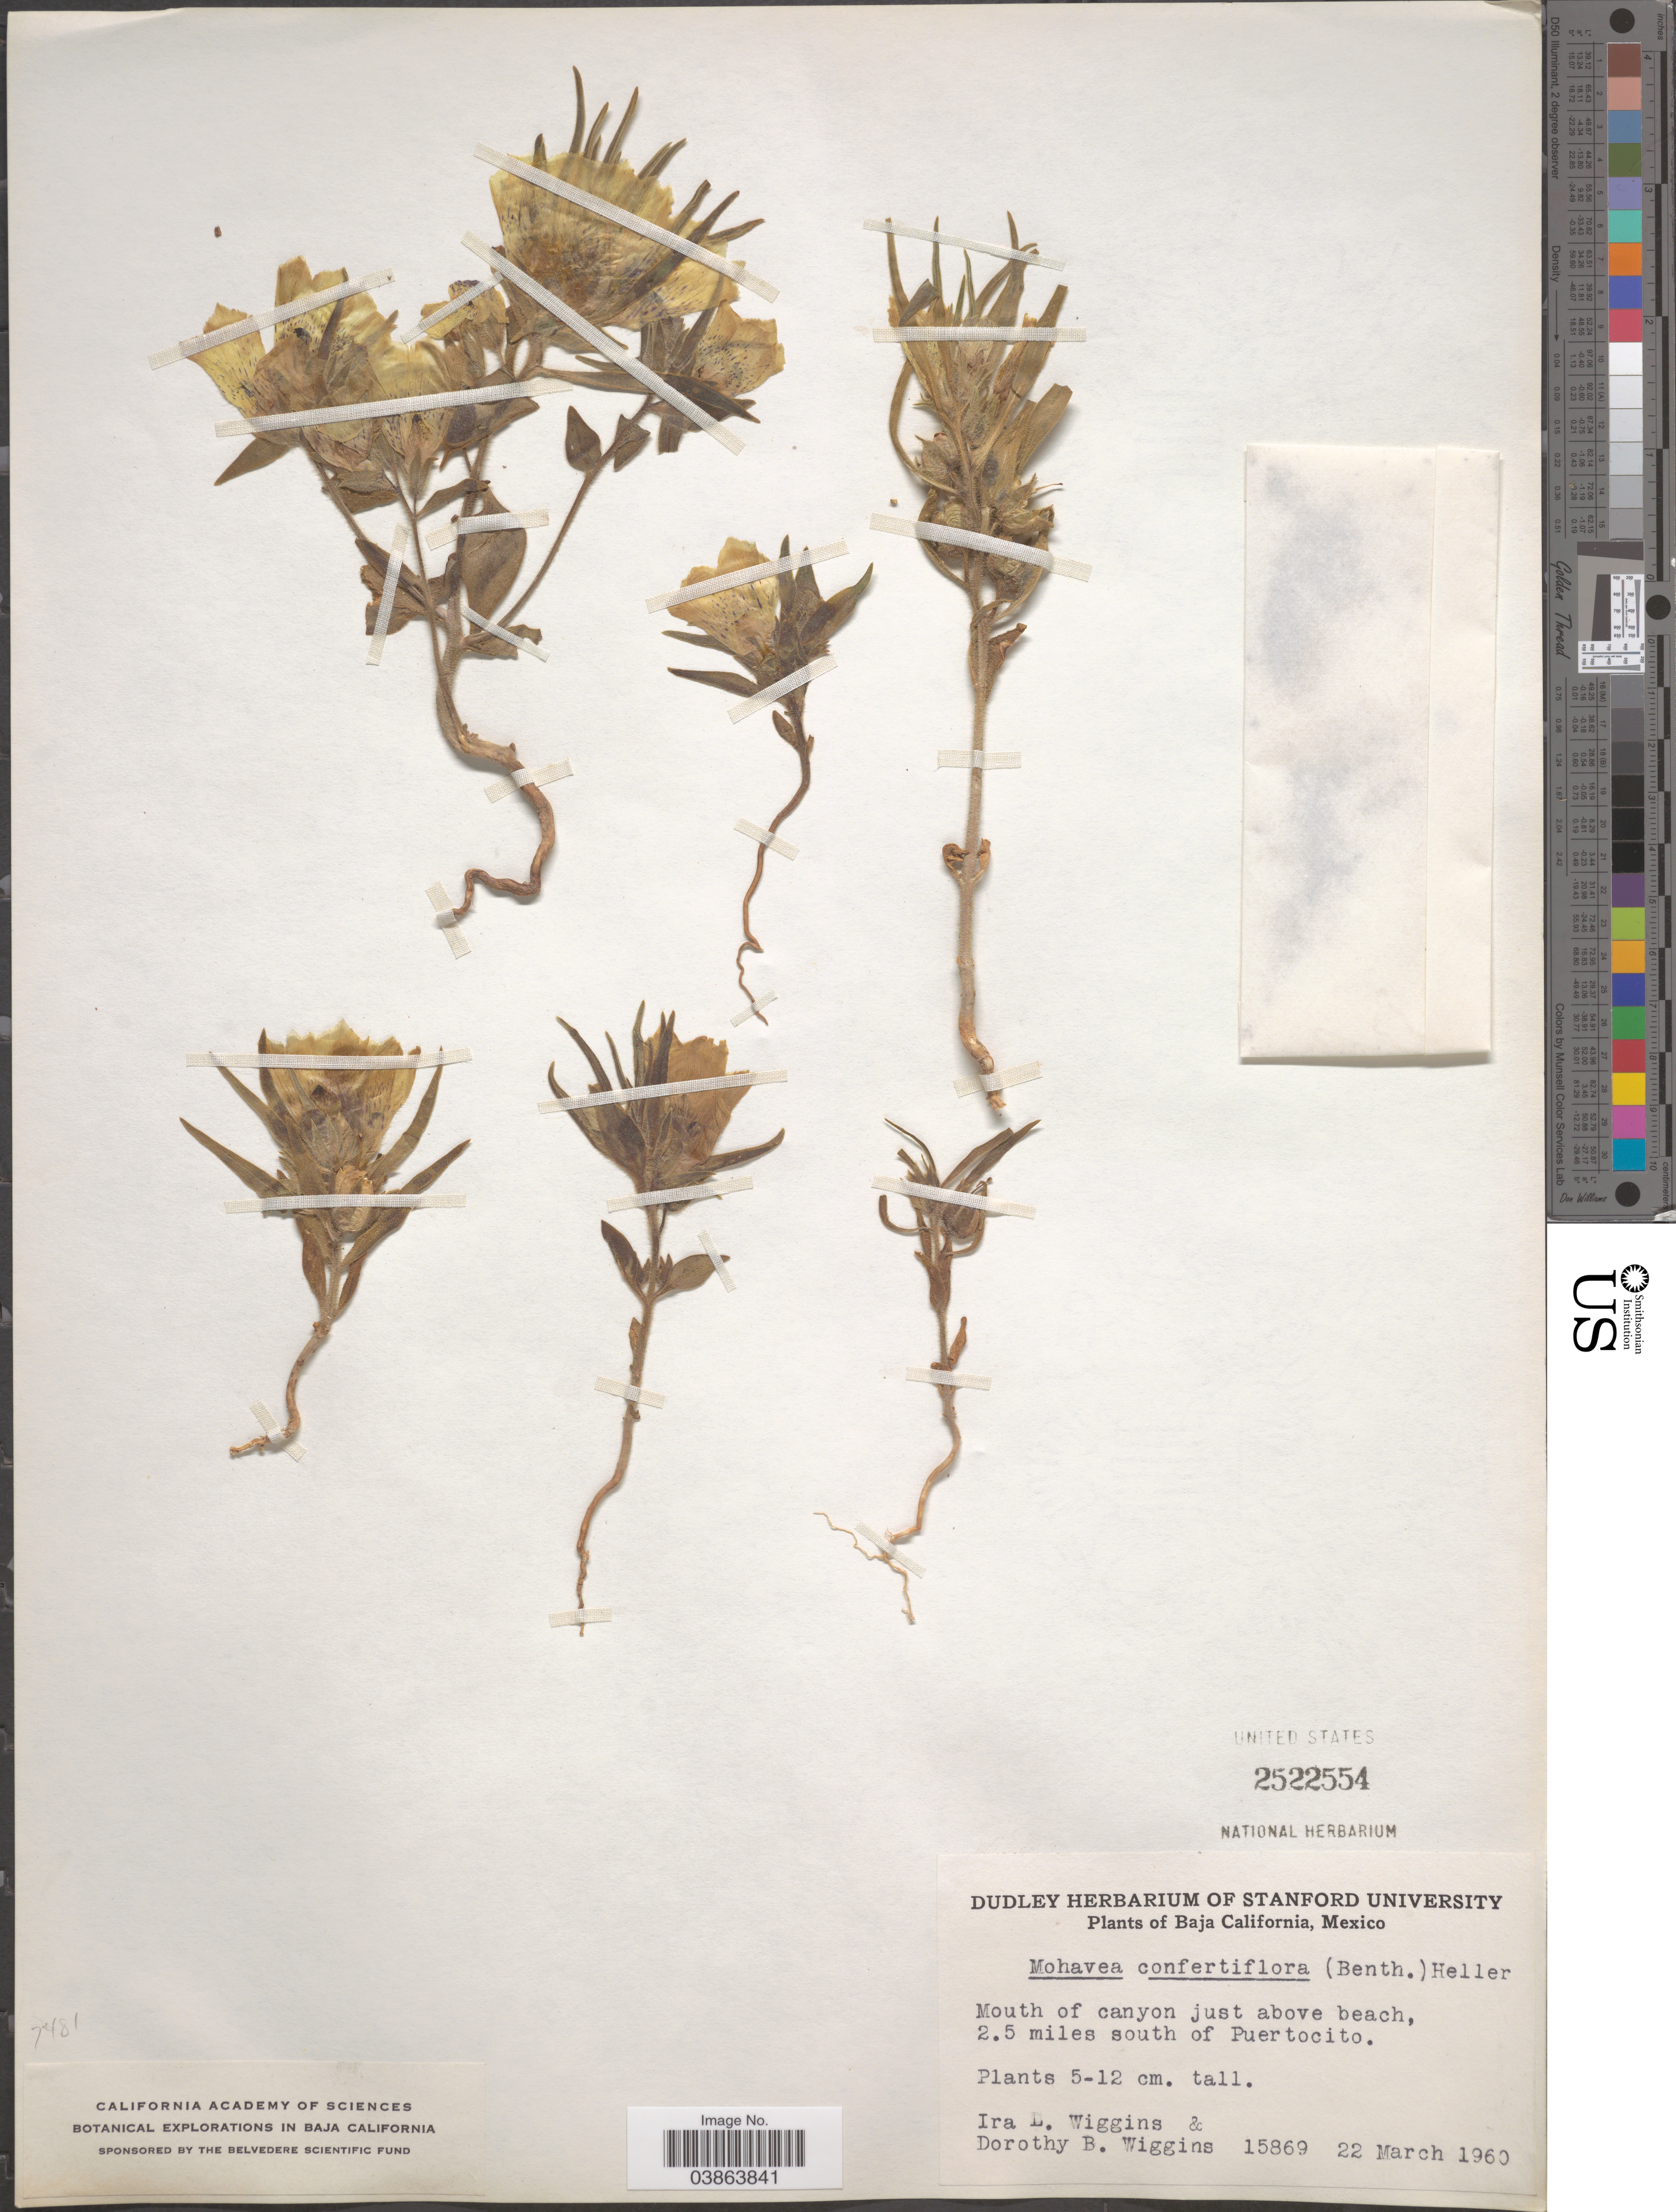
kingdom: Plantae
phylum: Tracheophyta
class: Magnoliopsida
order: Lamiales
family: Plantaginaceae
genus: Mohavea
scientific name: Mohavea confertiflora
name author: (A. DC.) A. Heller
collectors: I. L. Wiggins & D. B. Wiggins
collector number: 15869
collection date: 1960-03-22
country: Mexico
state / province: Baja California Norte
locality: Mouth of canyon just above beach, 2.5 miles south of Puertocito.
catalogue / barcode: US 2522554